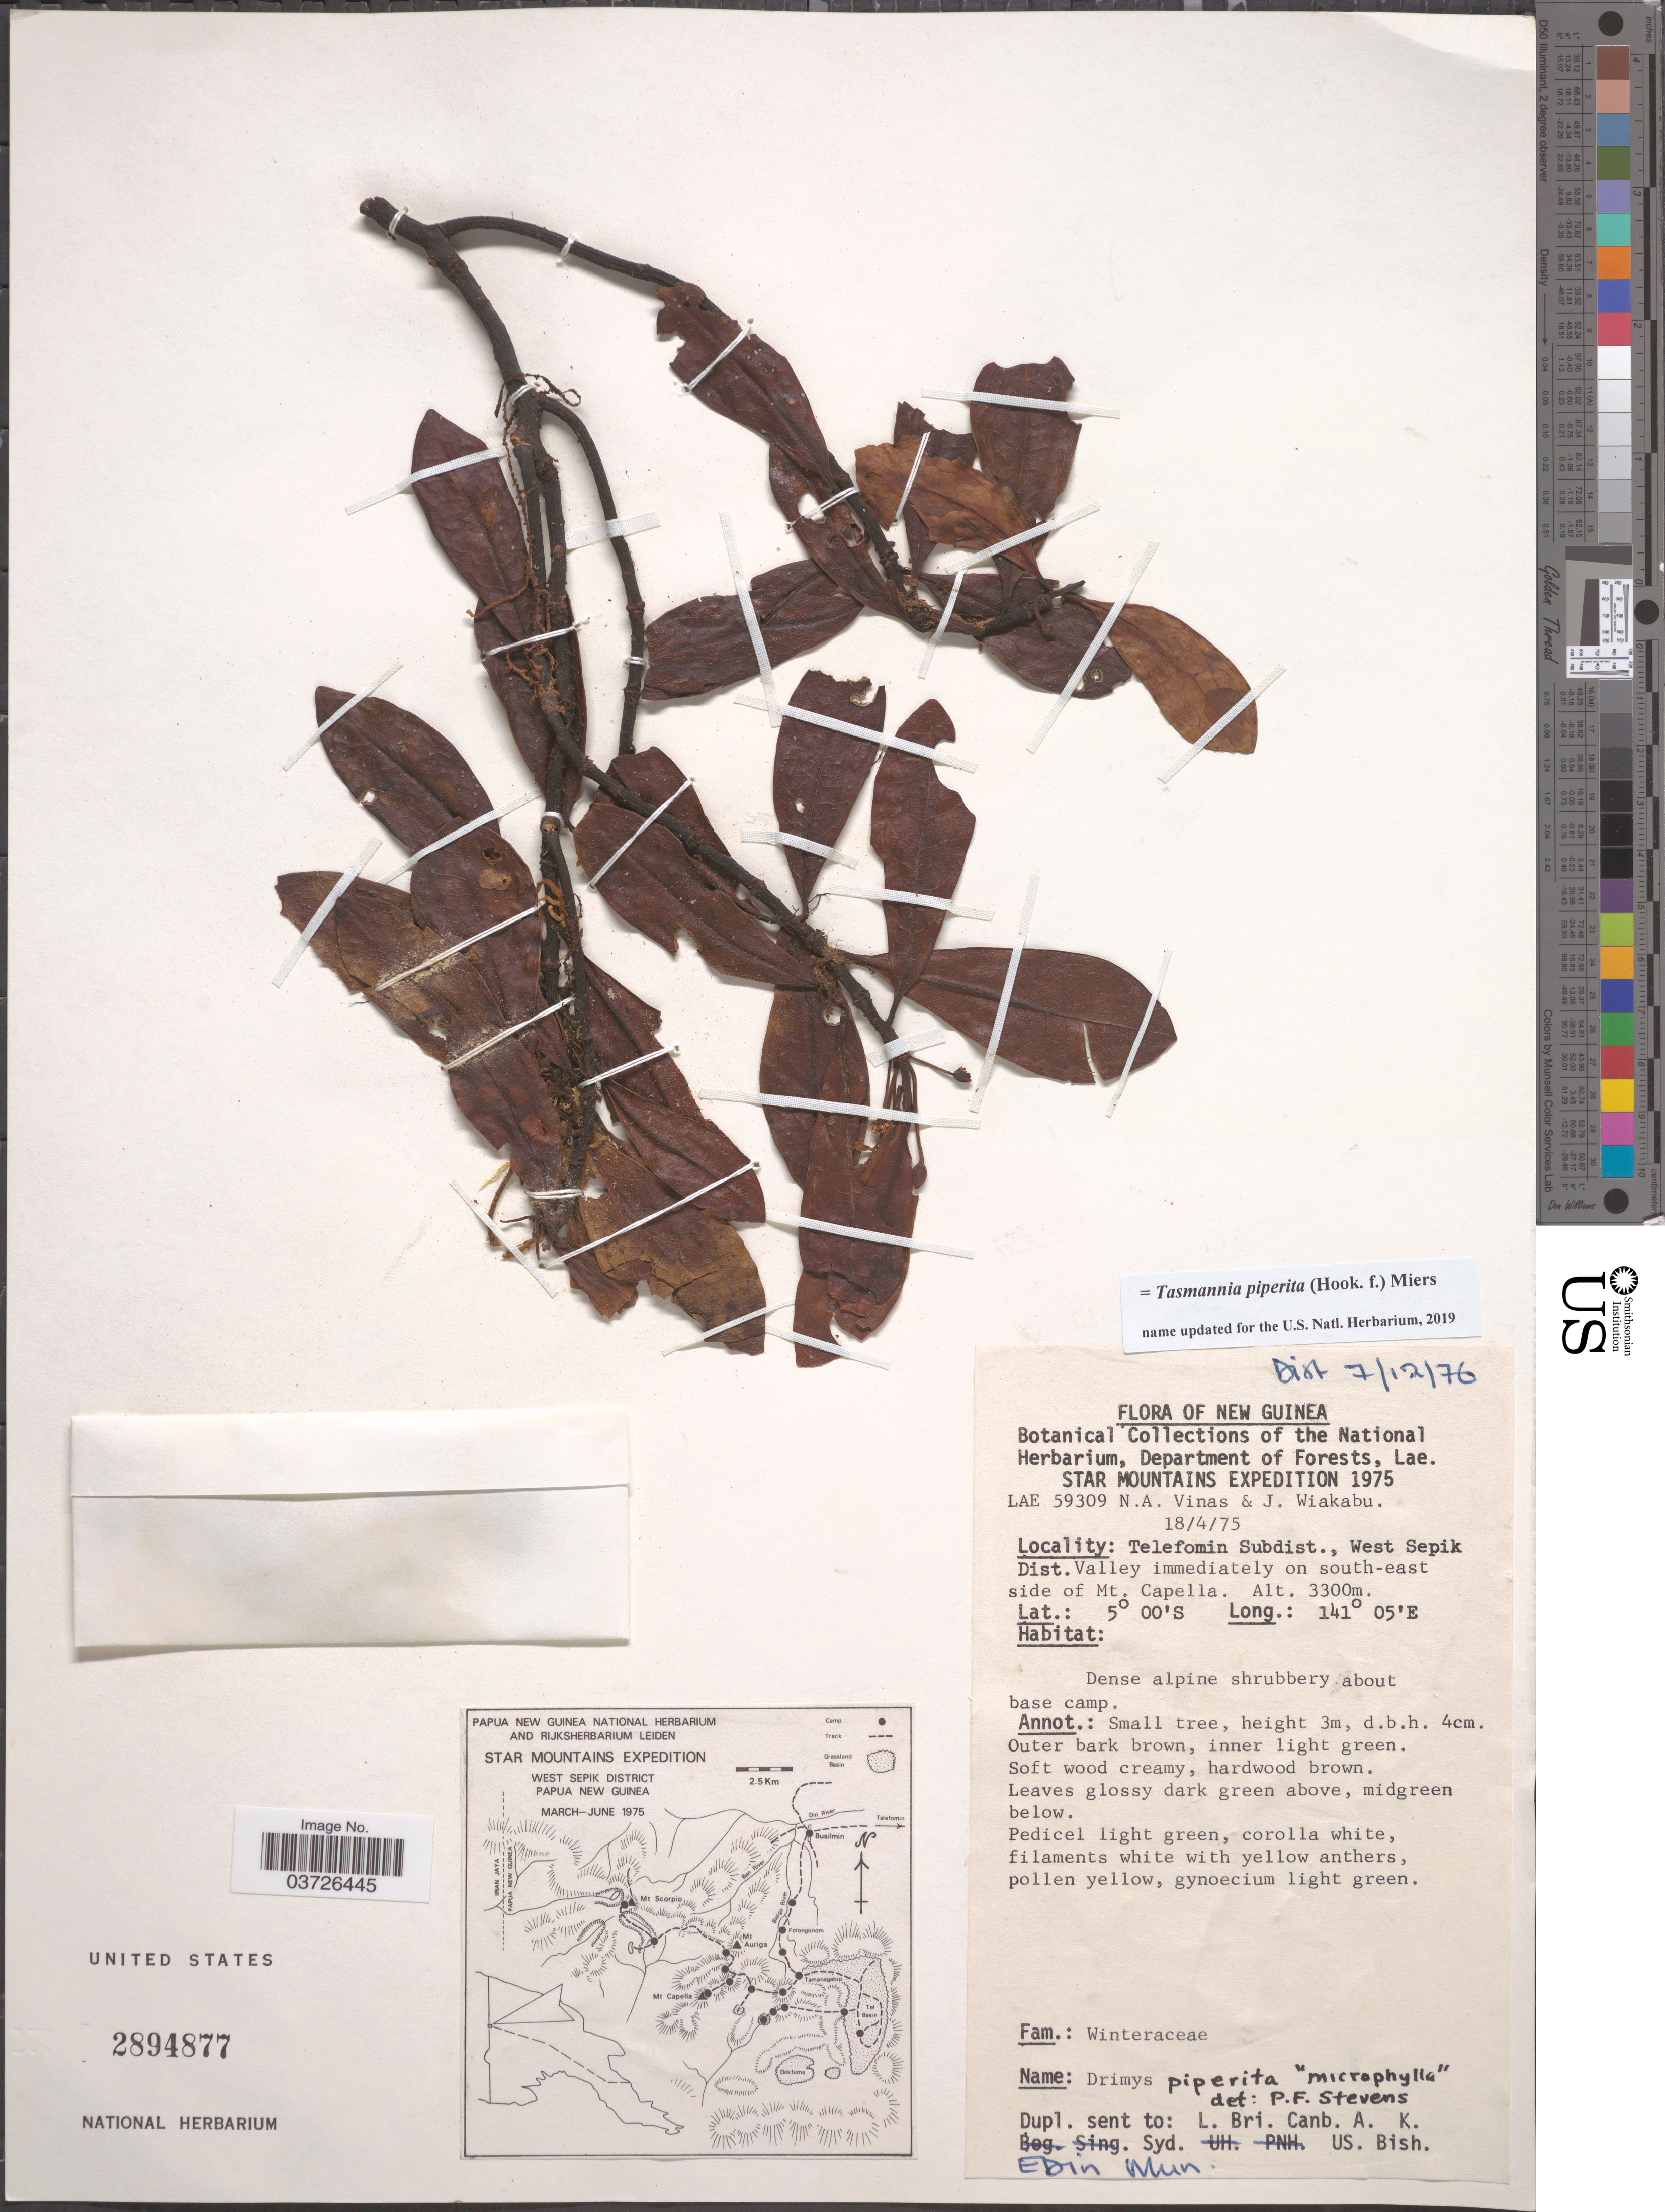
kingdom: Plantae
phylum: Tracheophyta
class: Magnoliopsida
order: Canellales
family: Winteraceae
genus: Tasmannia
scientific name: Tasmannia piperita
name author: (Hook. f.) Miers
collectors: N. Vinas & J. Wiakabu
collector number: LAE 59309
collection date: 1975-04-18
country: Papua New Guinea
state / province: Sandaun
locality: New Guinea. Star Mountains. Telefomin Subdist., West Sepik Dist. Valley immediately on south-east side of Mt. Capella.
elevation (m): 3300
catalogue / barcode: US 2894877